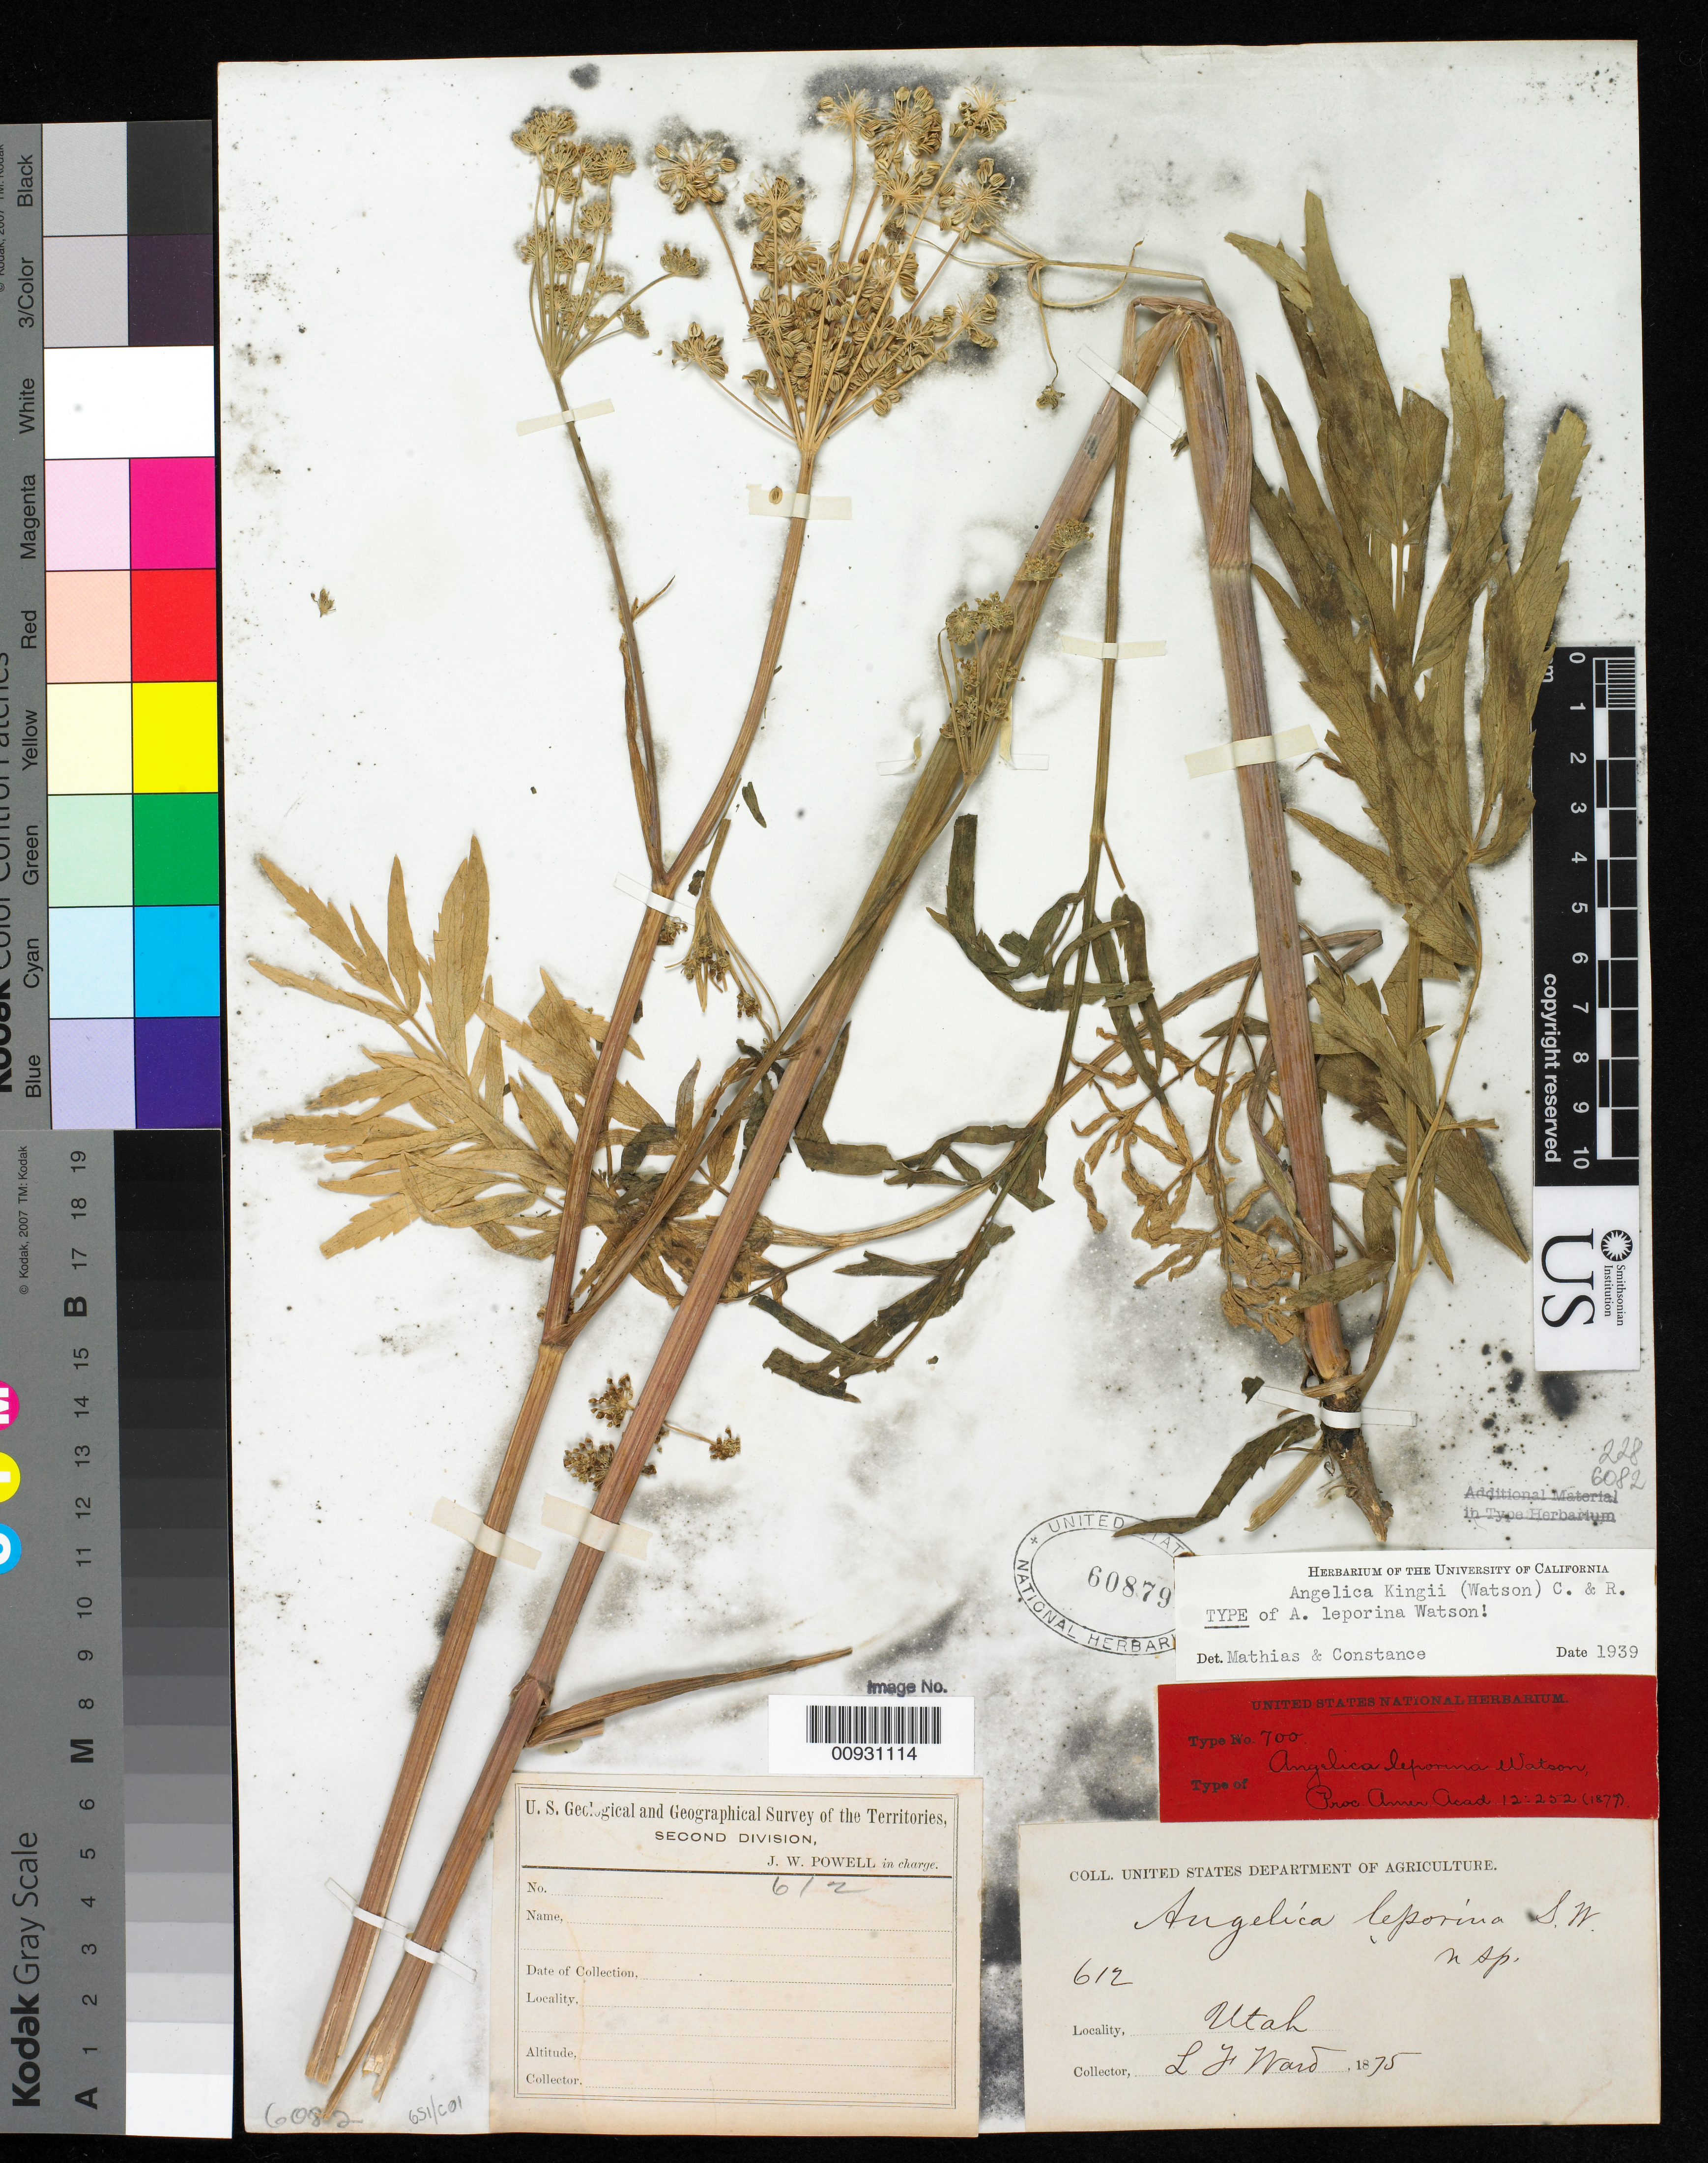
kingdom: Plantae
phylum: Tracheophyta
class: Magnoliopsida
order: Apiales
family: Apiaceae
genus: Angelica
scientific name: Angelica leporina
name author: S. Watson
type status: Isotype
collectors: L. F. Ward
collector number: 612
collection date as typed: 1875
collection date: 1875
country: United States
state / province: Utah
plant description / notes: This sheet annotated as "TYPE" by Mathias & Constance (1939) but holotype is surely at GH.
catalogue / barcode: US 60879